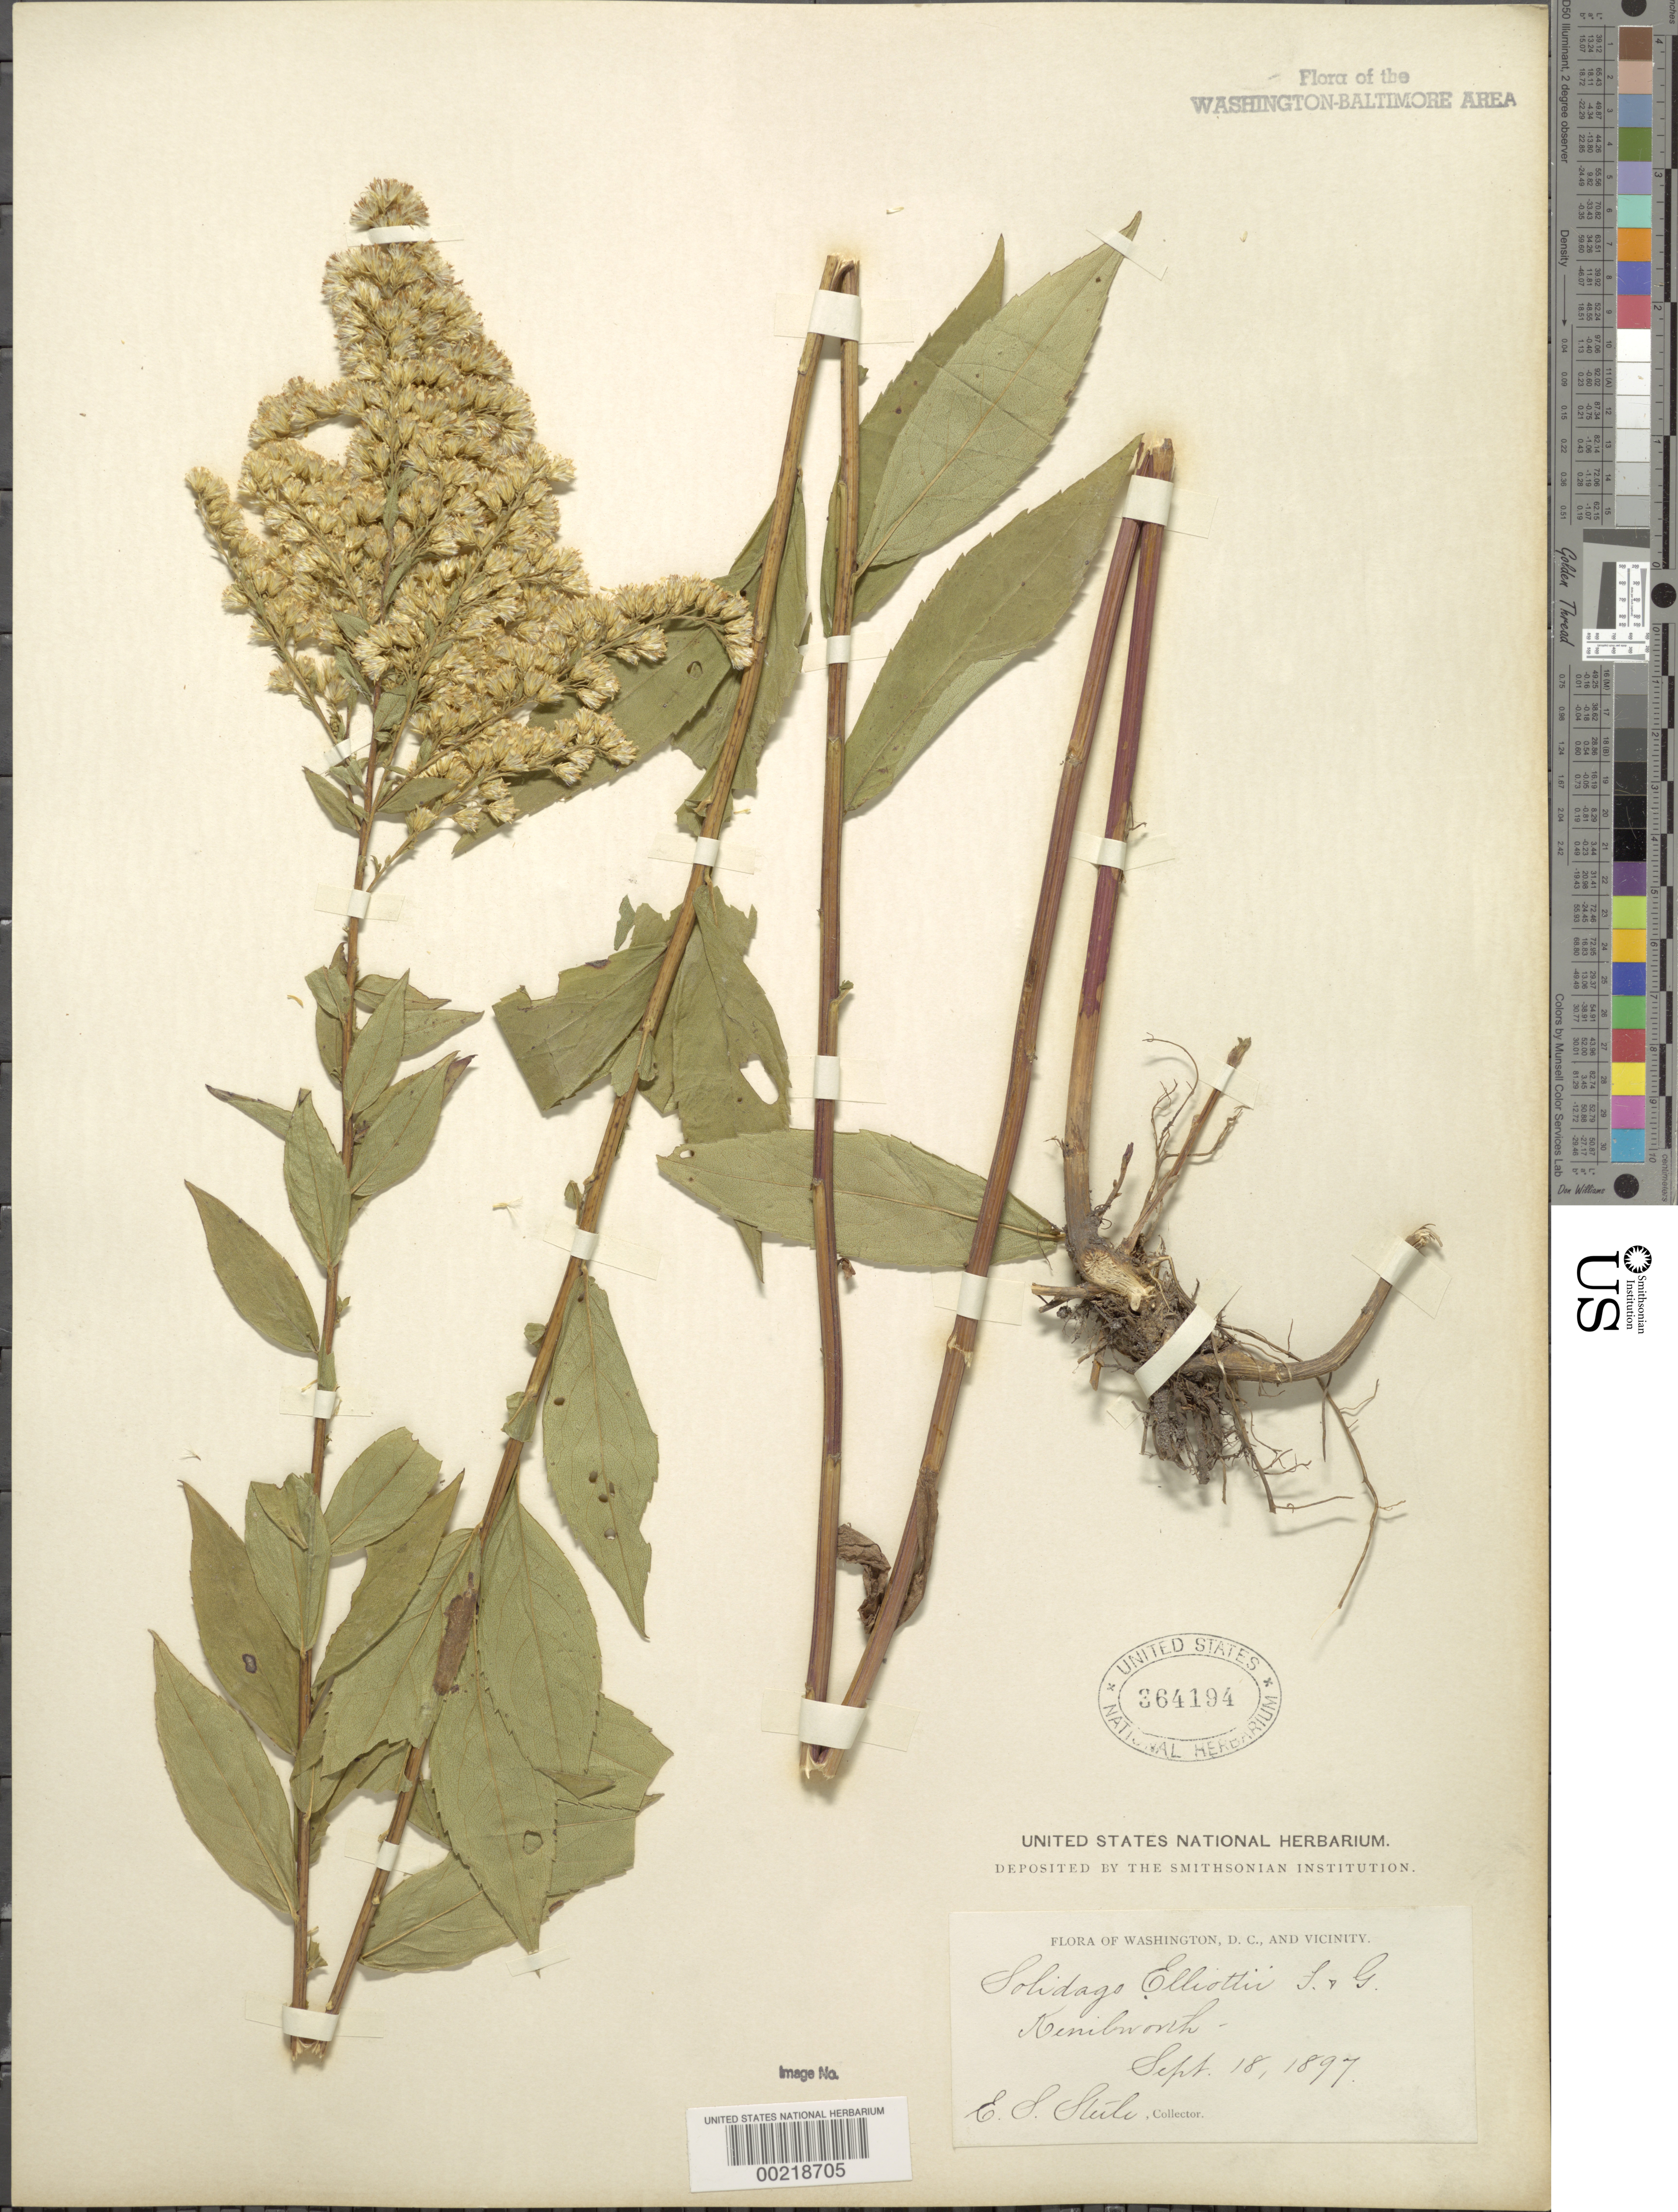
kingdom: Plantae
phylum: Tracheophyta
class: Magnoliopsida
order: Asterales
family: Asteraceae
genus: Solidago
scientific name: Solidago latissimifolia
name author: Mill.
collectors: E. Steele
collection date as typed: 18 Sep 1897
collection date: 1897-09-18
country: United States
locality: Kenilworth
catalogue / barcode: US 364194